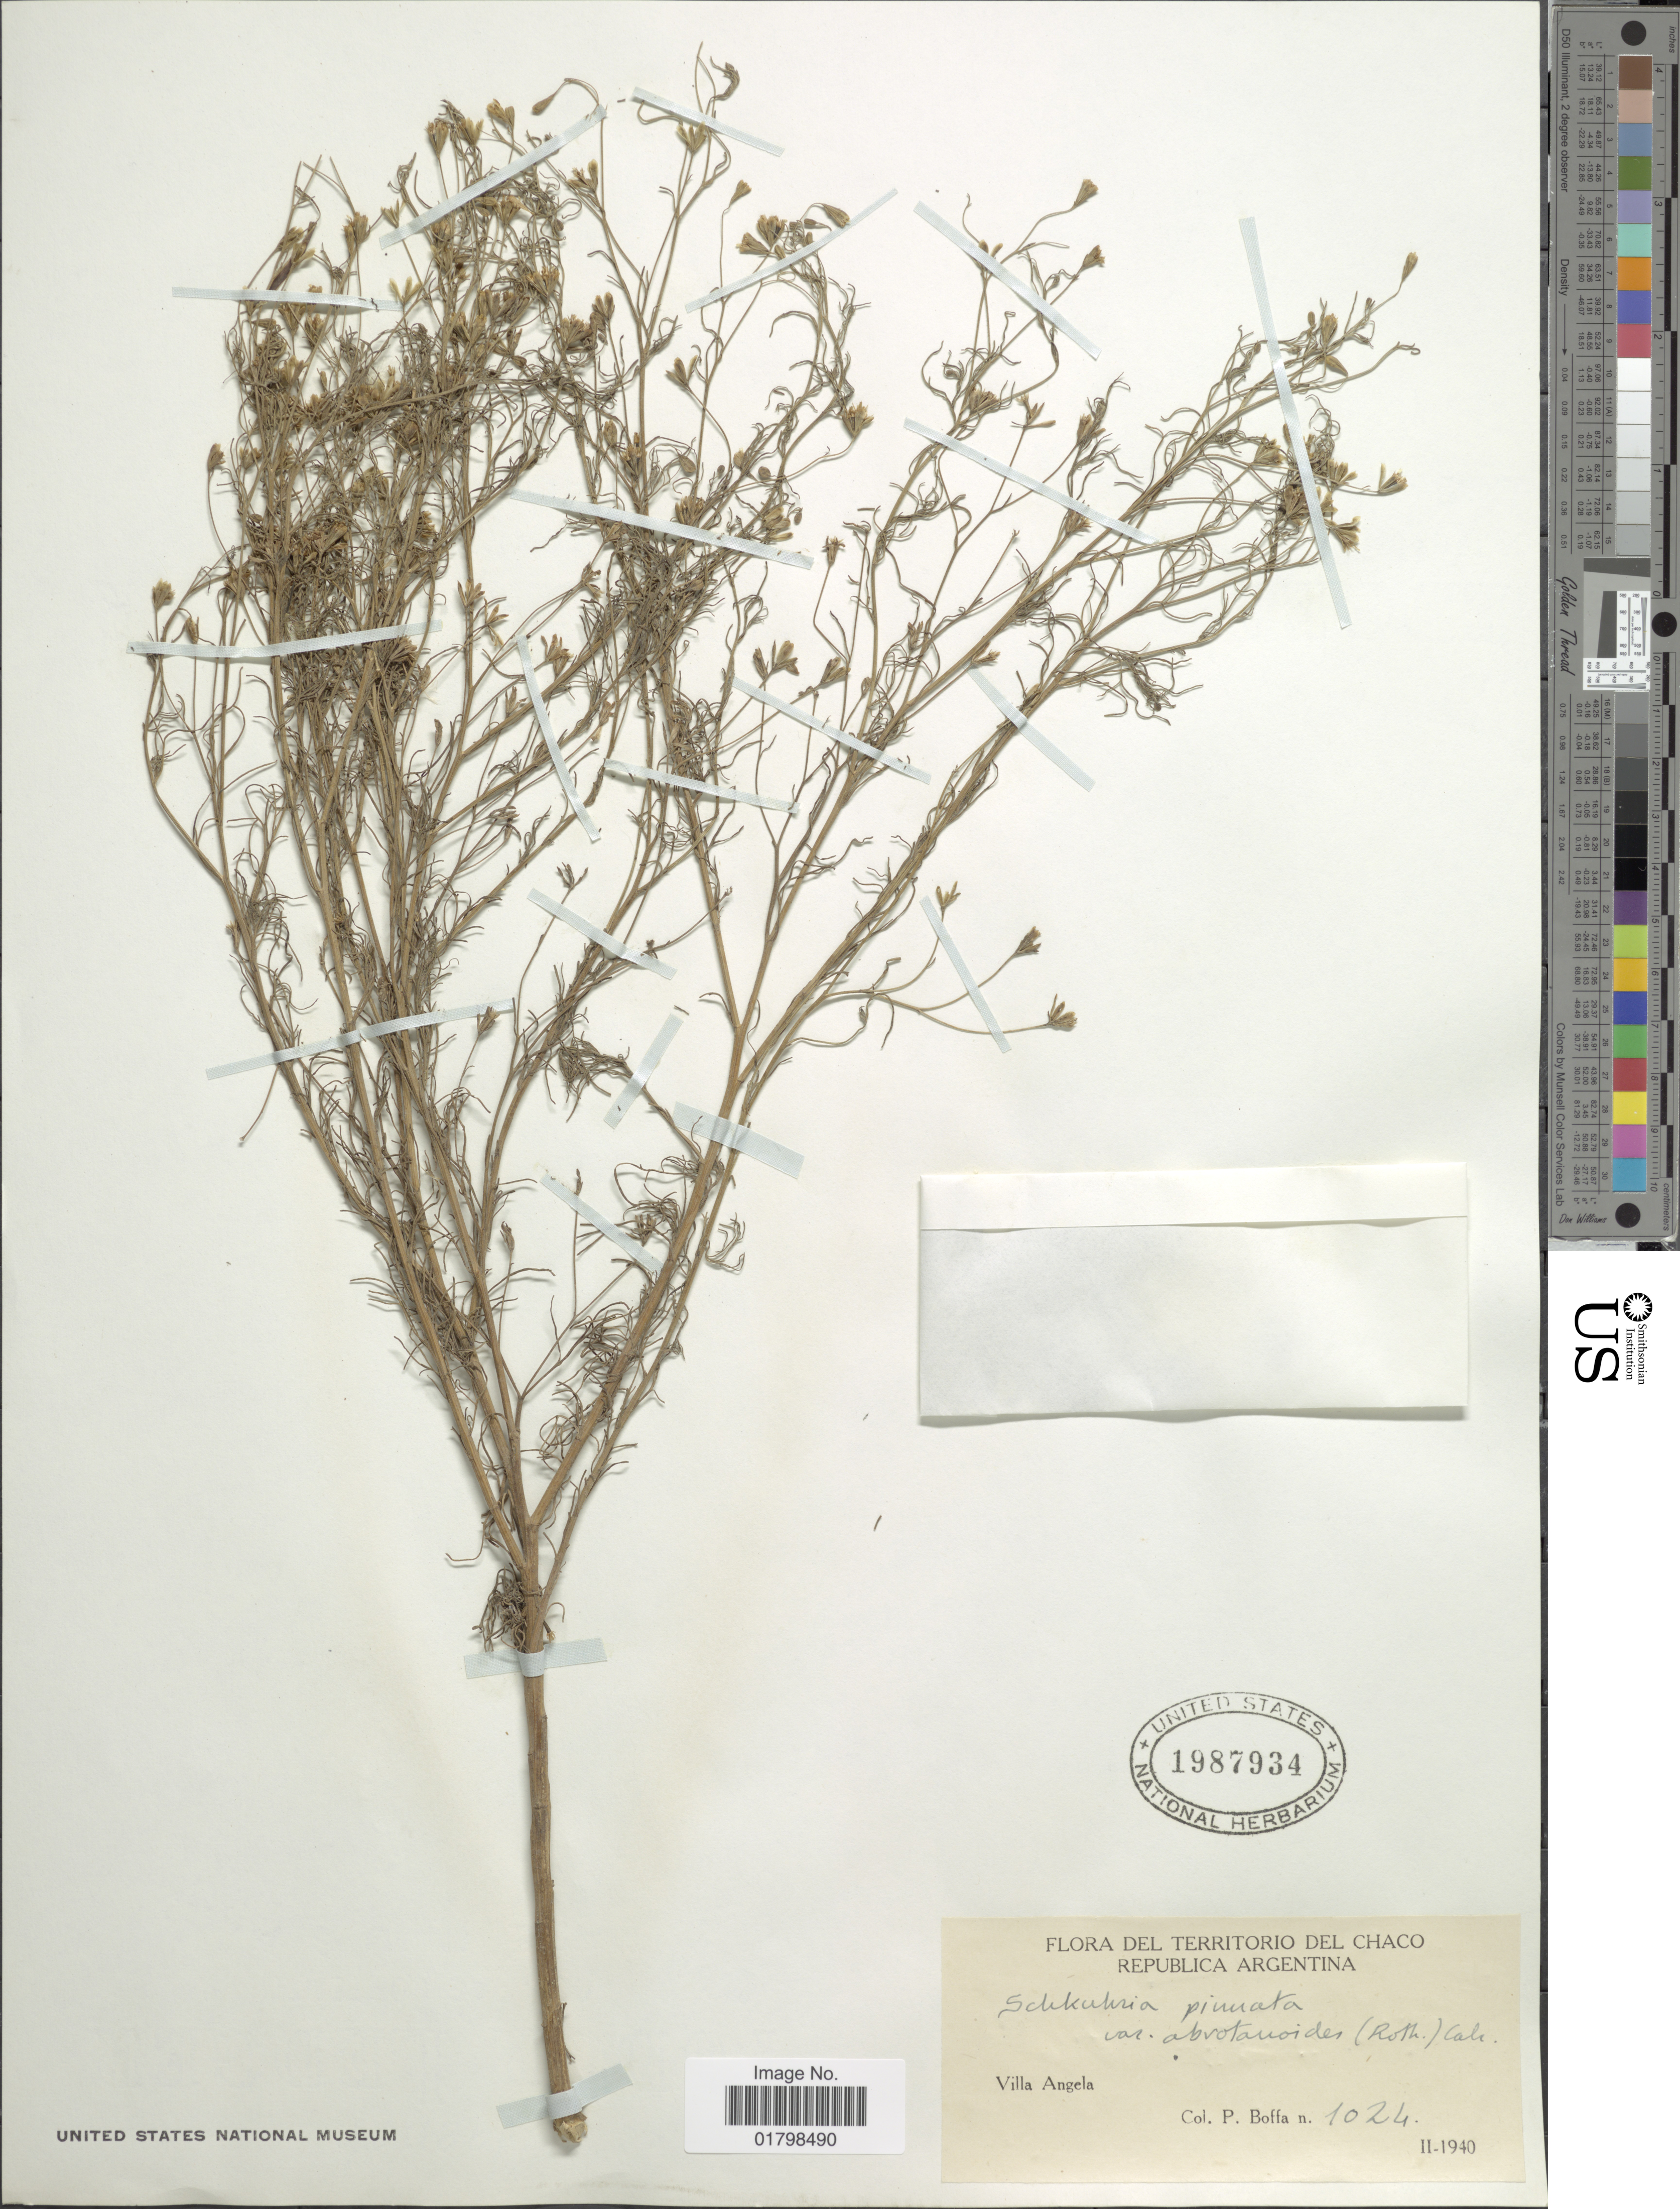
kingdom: Plantae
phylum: Tracheophyta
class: Magnoliopsida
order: Asterales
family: Asteraceae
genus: Schkuhria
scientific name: Schkuhria pinnata var. abrotanoides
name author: (Roth) Cabrera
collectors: P. Boffa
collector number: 1024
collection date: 1940-02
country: Argentina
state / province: Chaco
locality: Territorio del Chaco, Villa Angela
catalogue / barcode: US 1987934